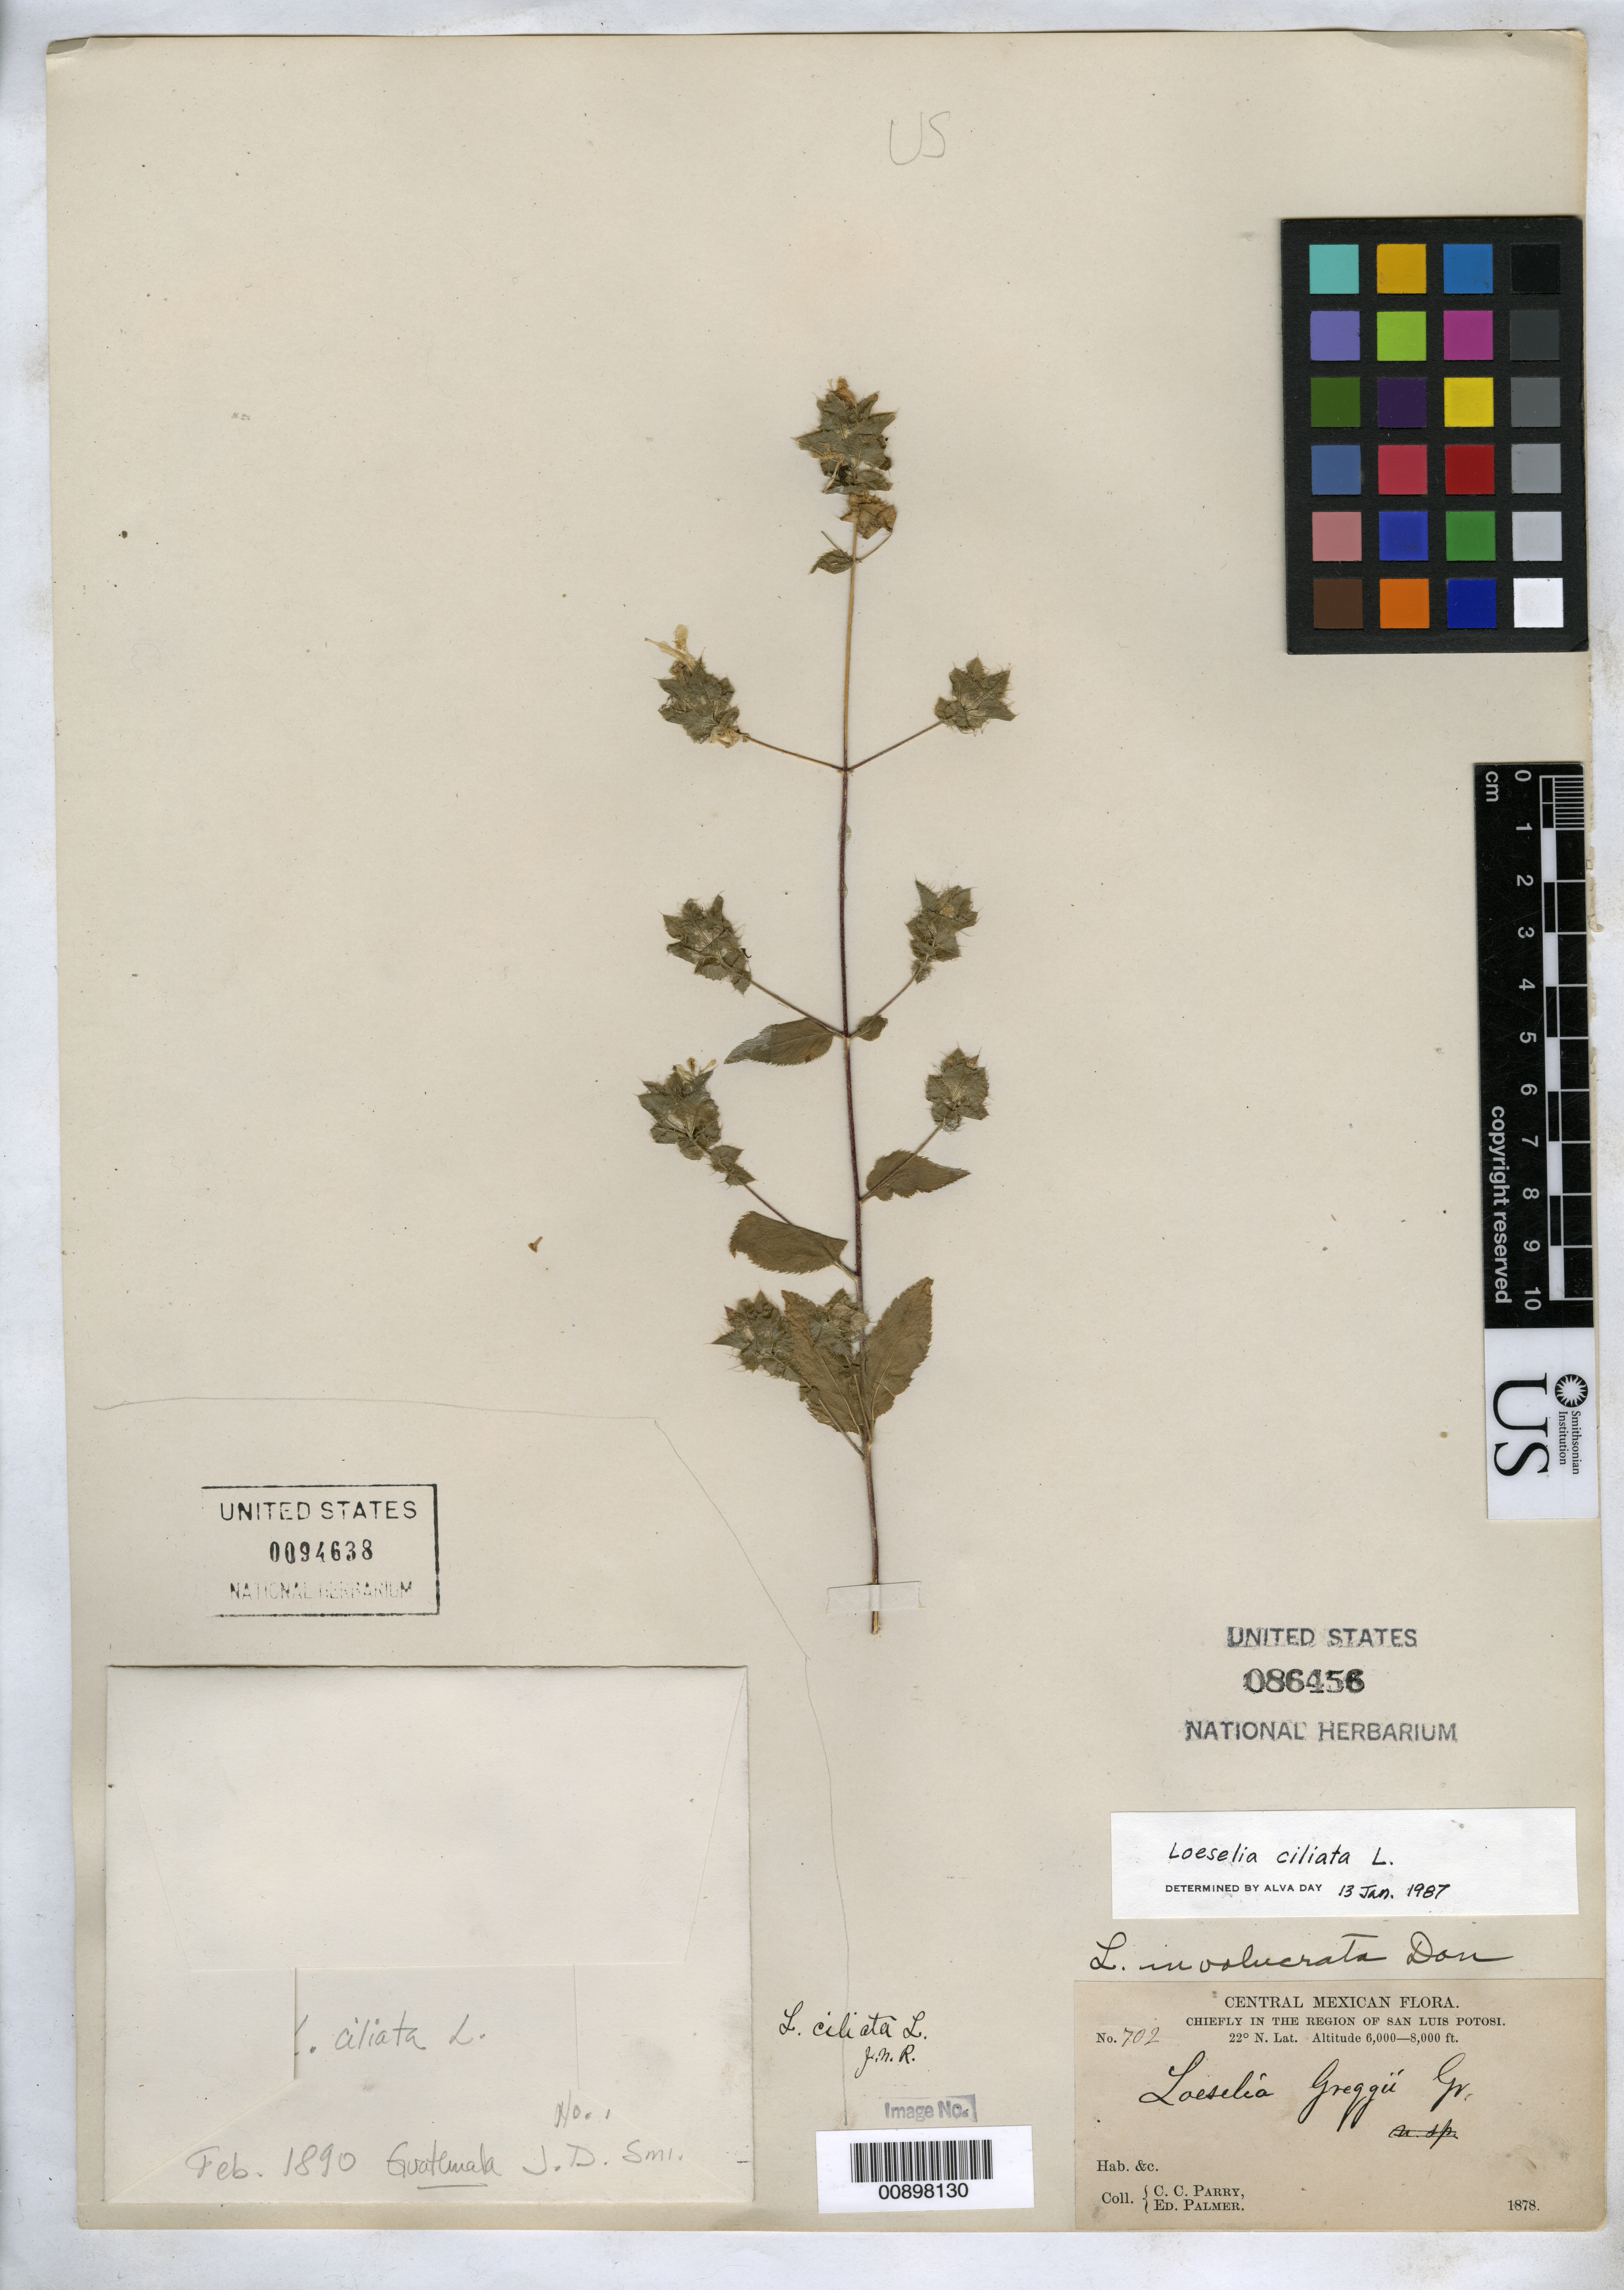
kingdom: Plantae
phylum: Tracheophyta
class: Magnoliopsida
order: Ericales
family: Polemoniaceae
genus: Loeselia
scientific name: Loeselia ciliata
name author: L.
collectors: C. C. Parry & E. Palmer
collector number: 702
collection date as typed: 1878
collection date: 1878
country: Mexico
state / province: San Luis Potosí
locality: Chiefly in the region of San Luis Potosí.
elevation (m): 1829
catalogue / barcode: US 86456